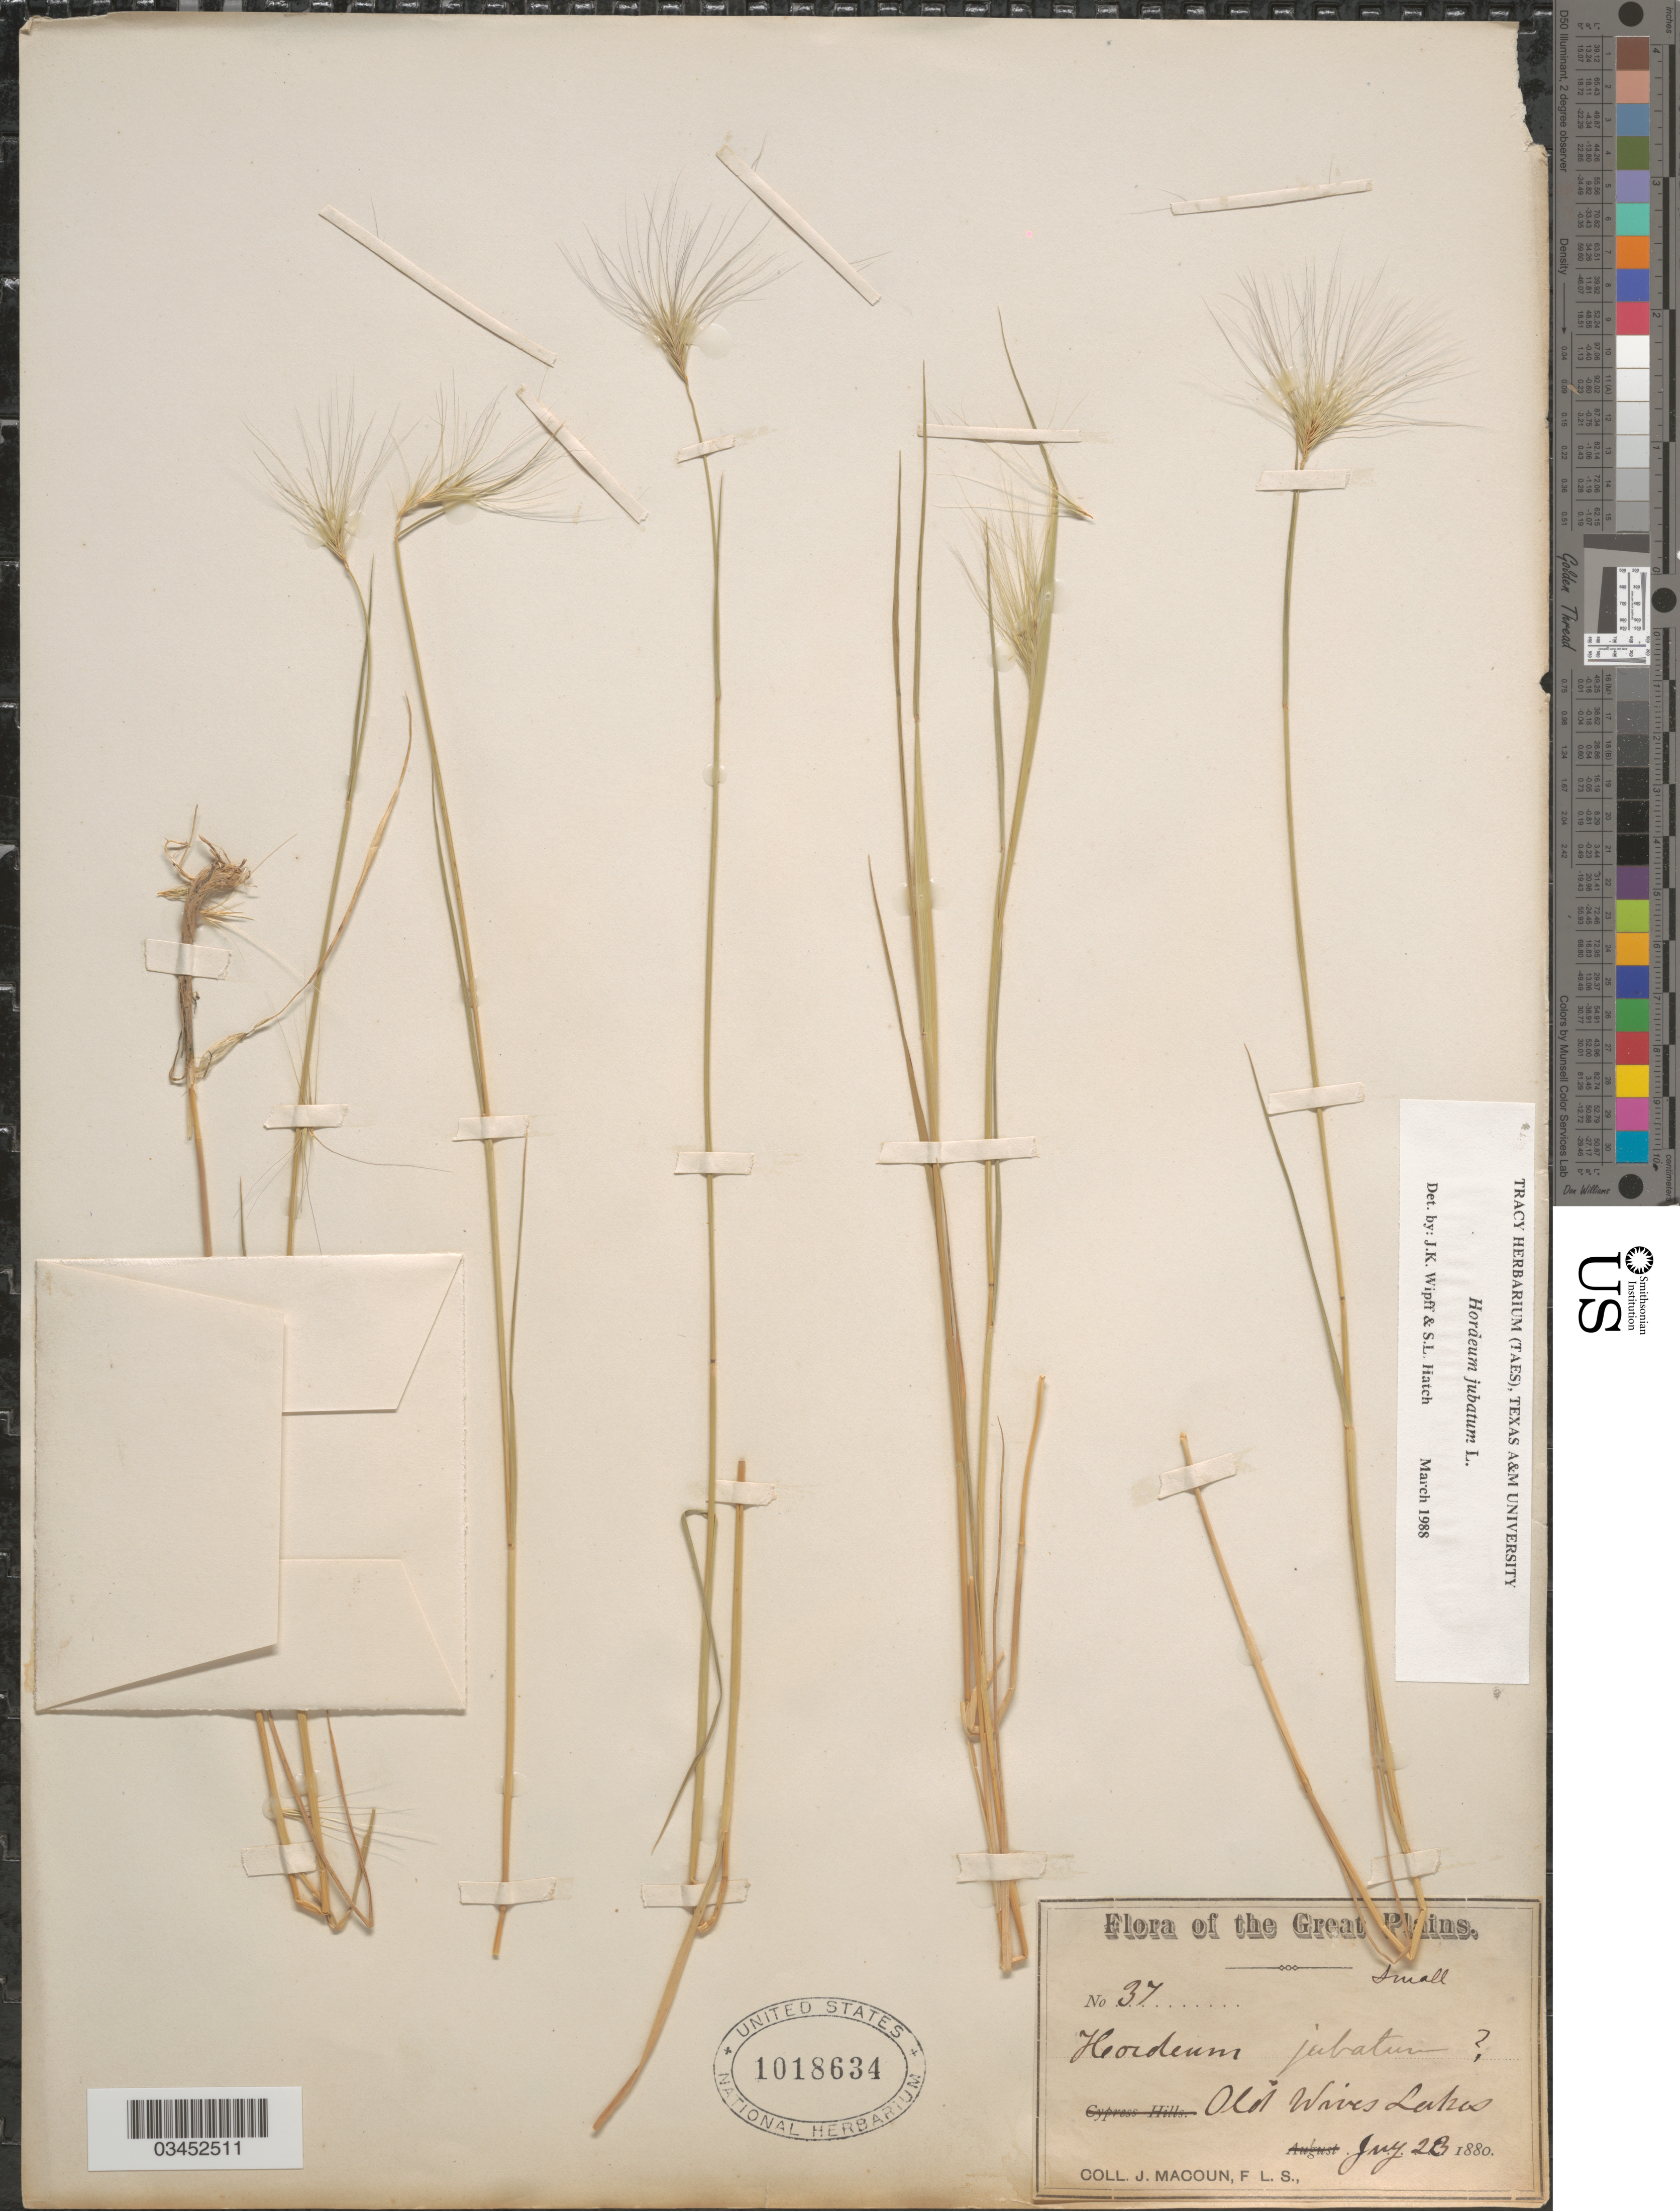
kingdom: Plantae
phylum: Tracheophyta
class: Liliopsida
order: Poales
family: Poaceae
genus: Hordeum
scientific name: Hordeum jubatum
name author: L.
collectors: J. Macoun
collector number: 37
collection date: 1880-07-23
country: Canada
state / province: Saskatchewan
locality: Great Plains. Old Wives Lakes.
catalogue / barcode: US 1018634